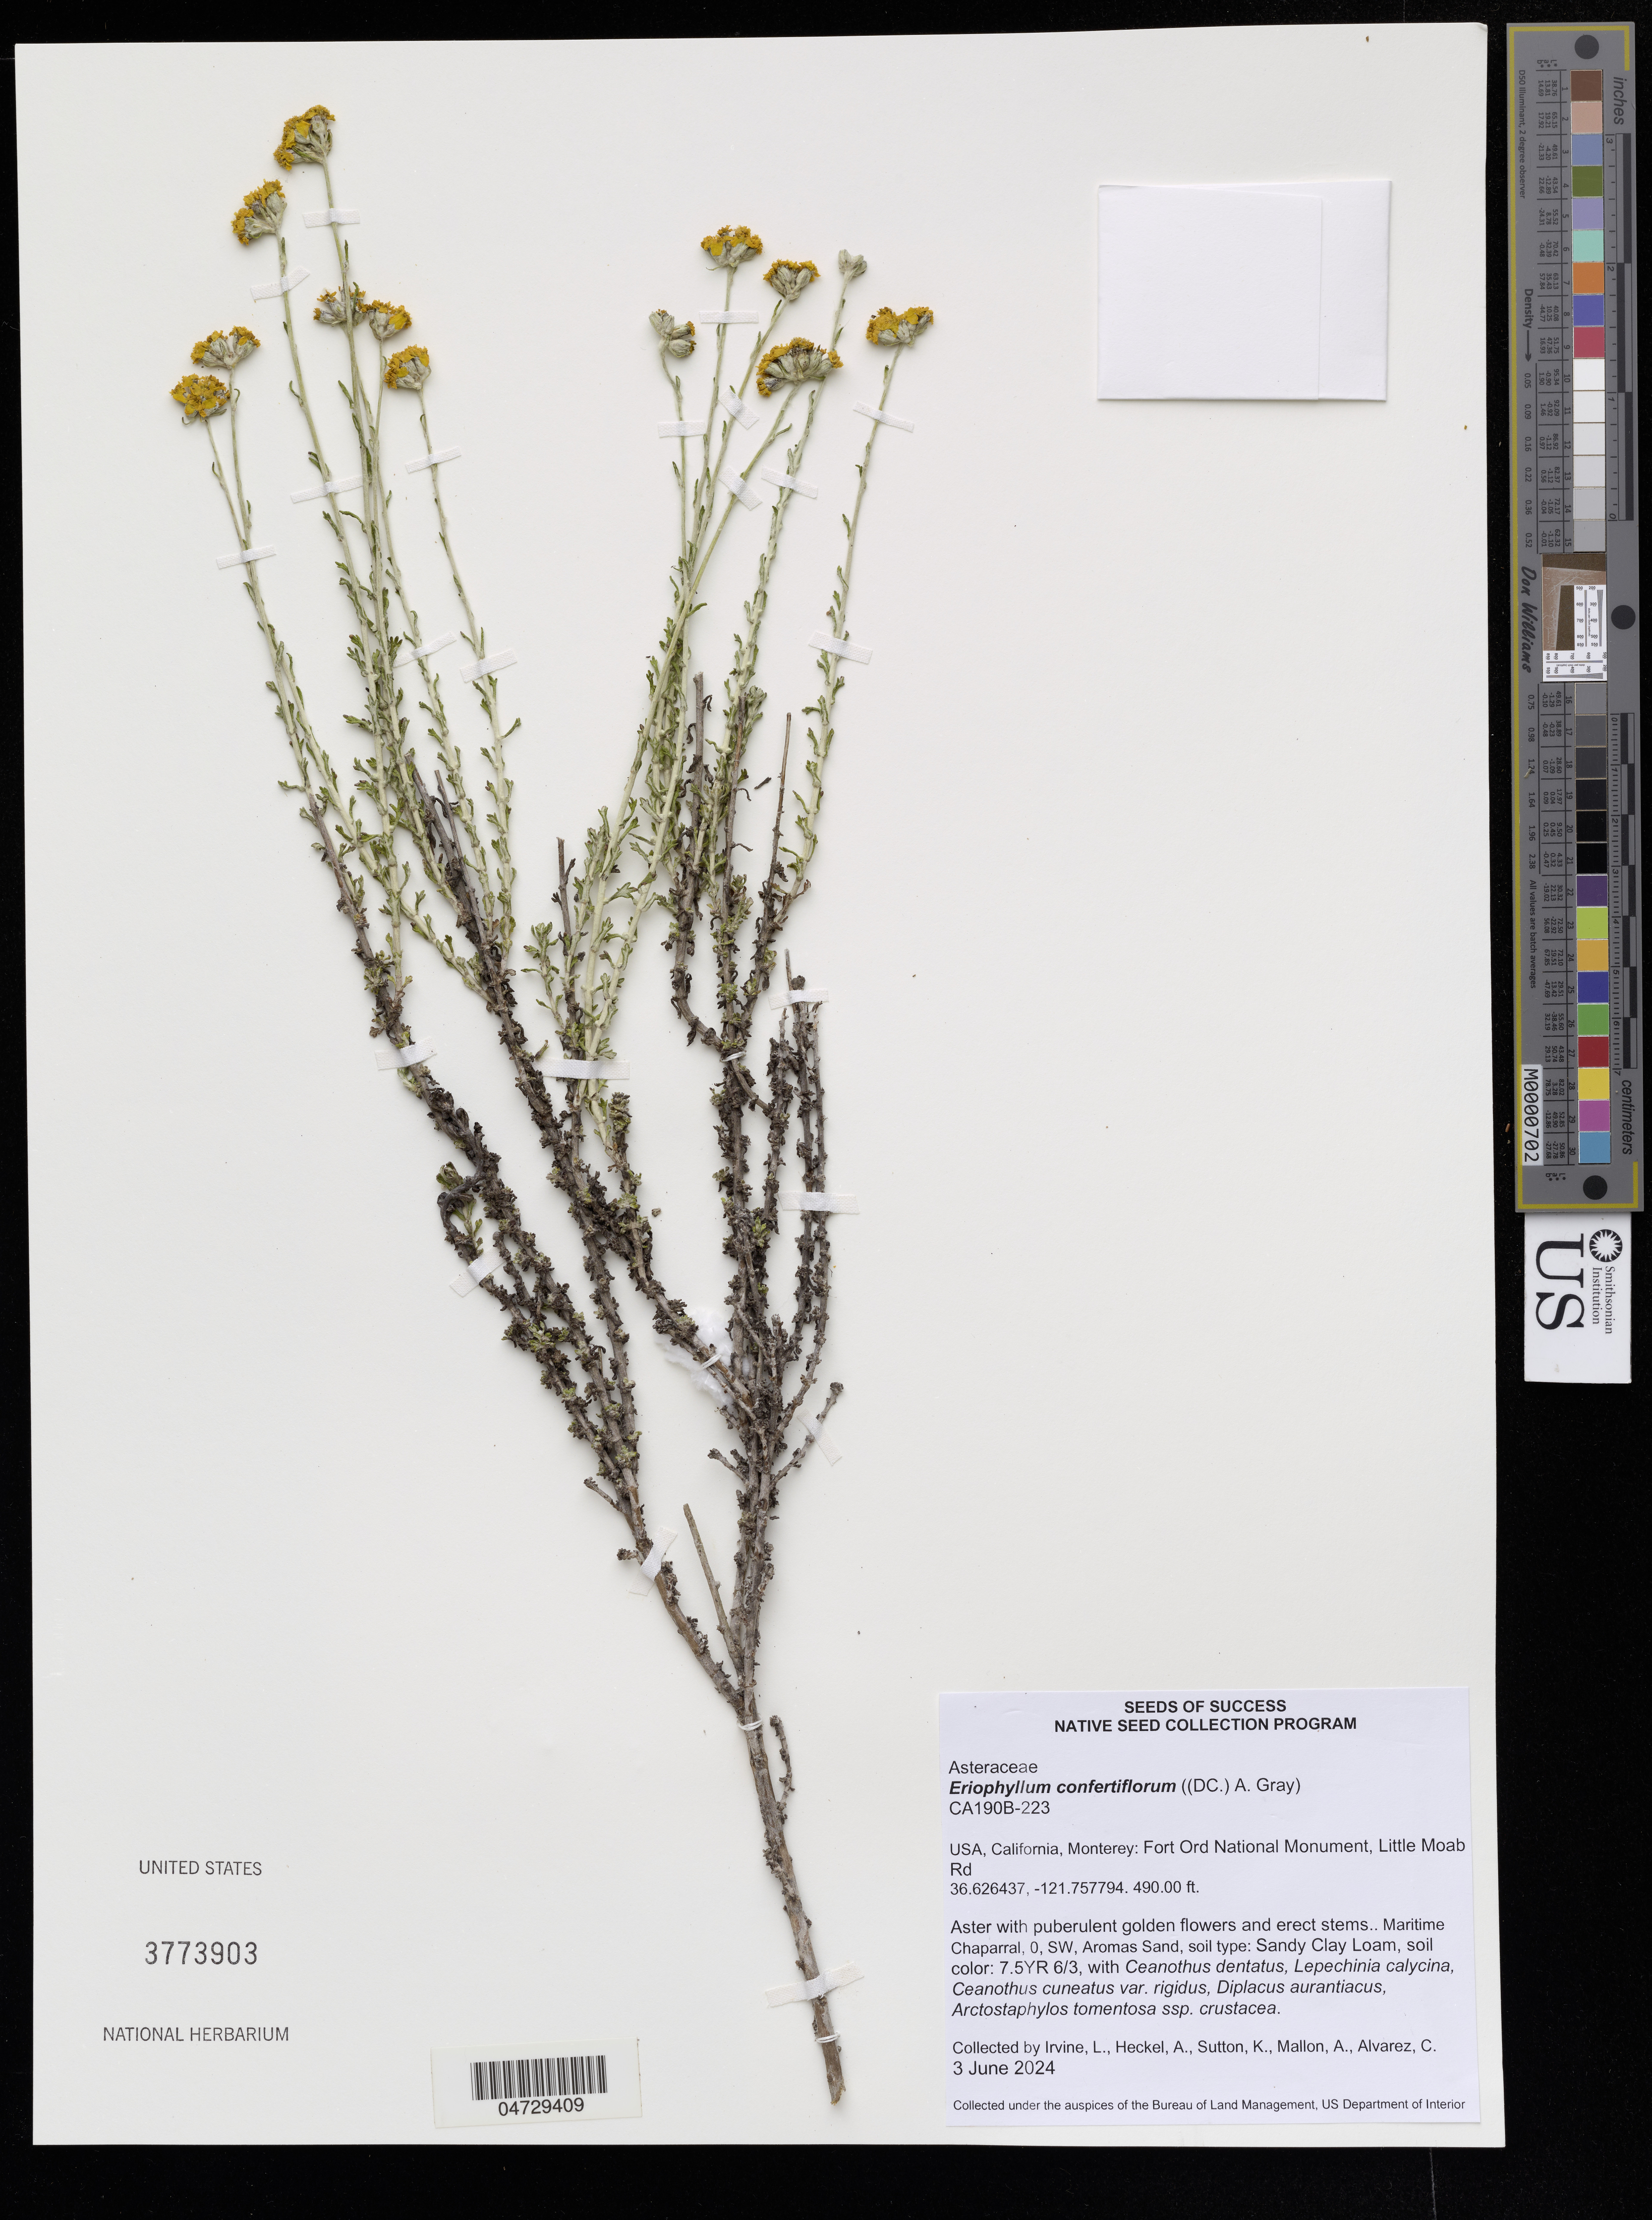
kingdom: Plantae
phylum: Tracheophyta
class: Magnoliopsida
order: Asterales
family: Asteraceae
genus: Eriophyllum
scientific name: Eriophyllum confertiflorum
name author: (DC.) A. Gray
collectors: L. Irvine, A. Heckel, K. Sutton & A. Mallon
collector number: CA190B-223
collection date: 2024-06-03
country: United States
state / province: California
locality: Monterey: Fort Ord National Monument, Lttle Moab Rd.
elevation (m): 149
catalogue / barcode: US 3773903